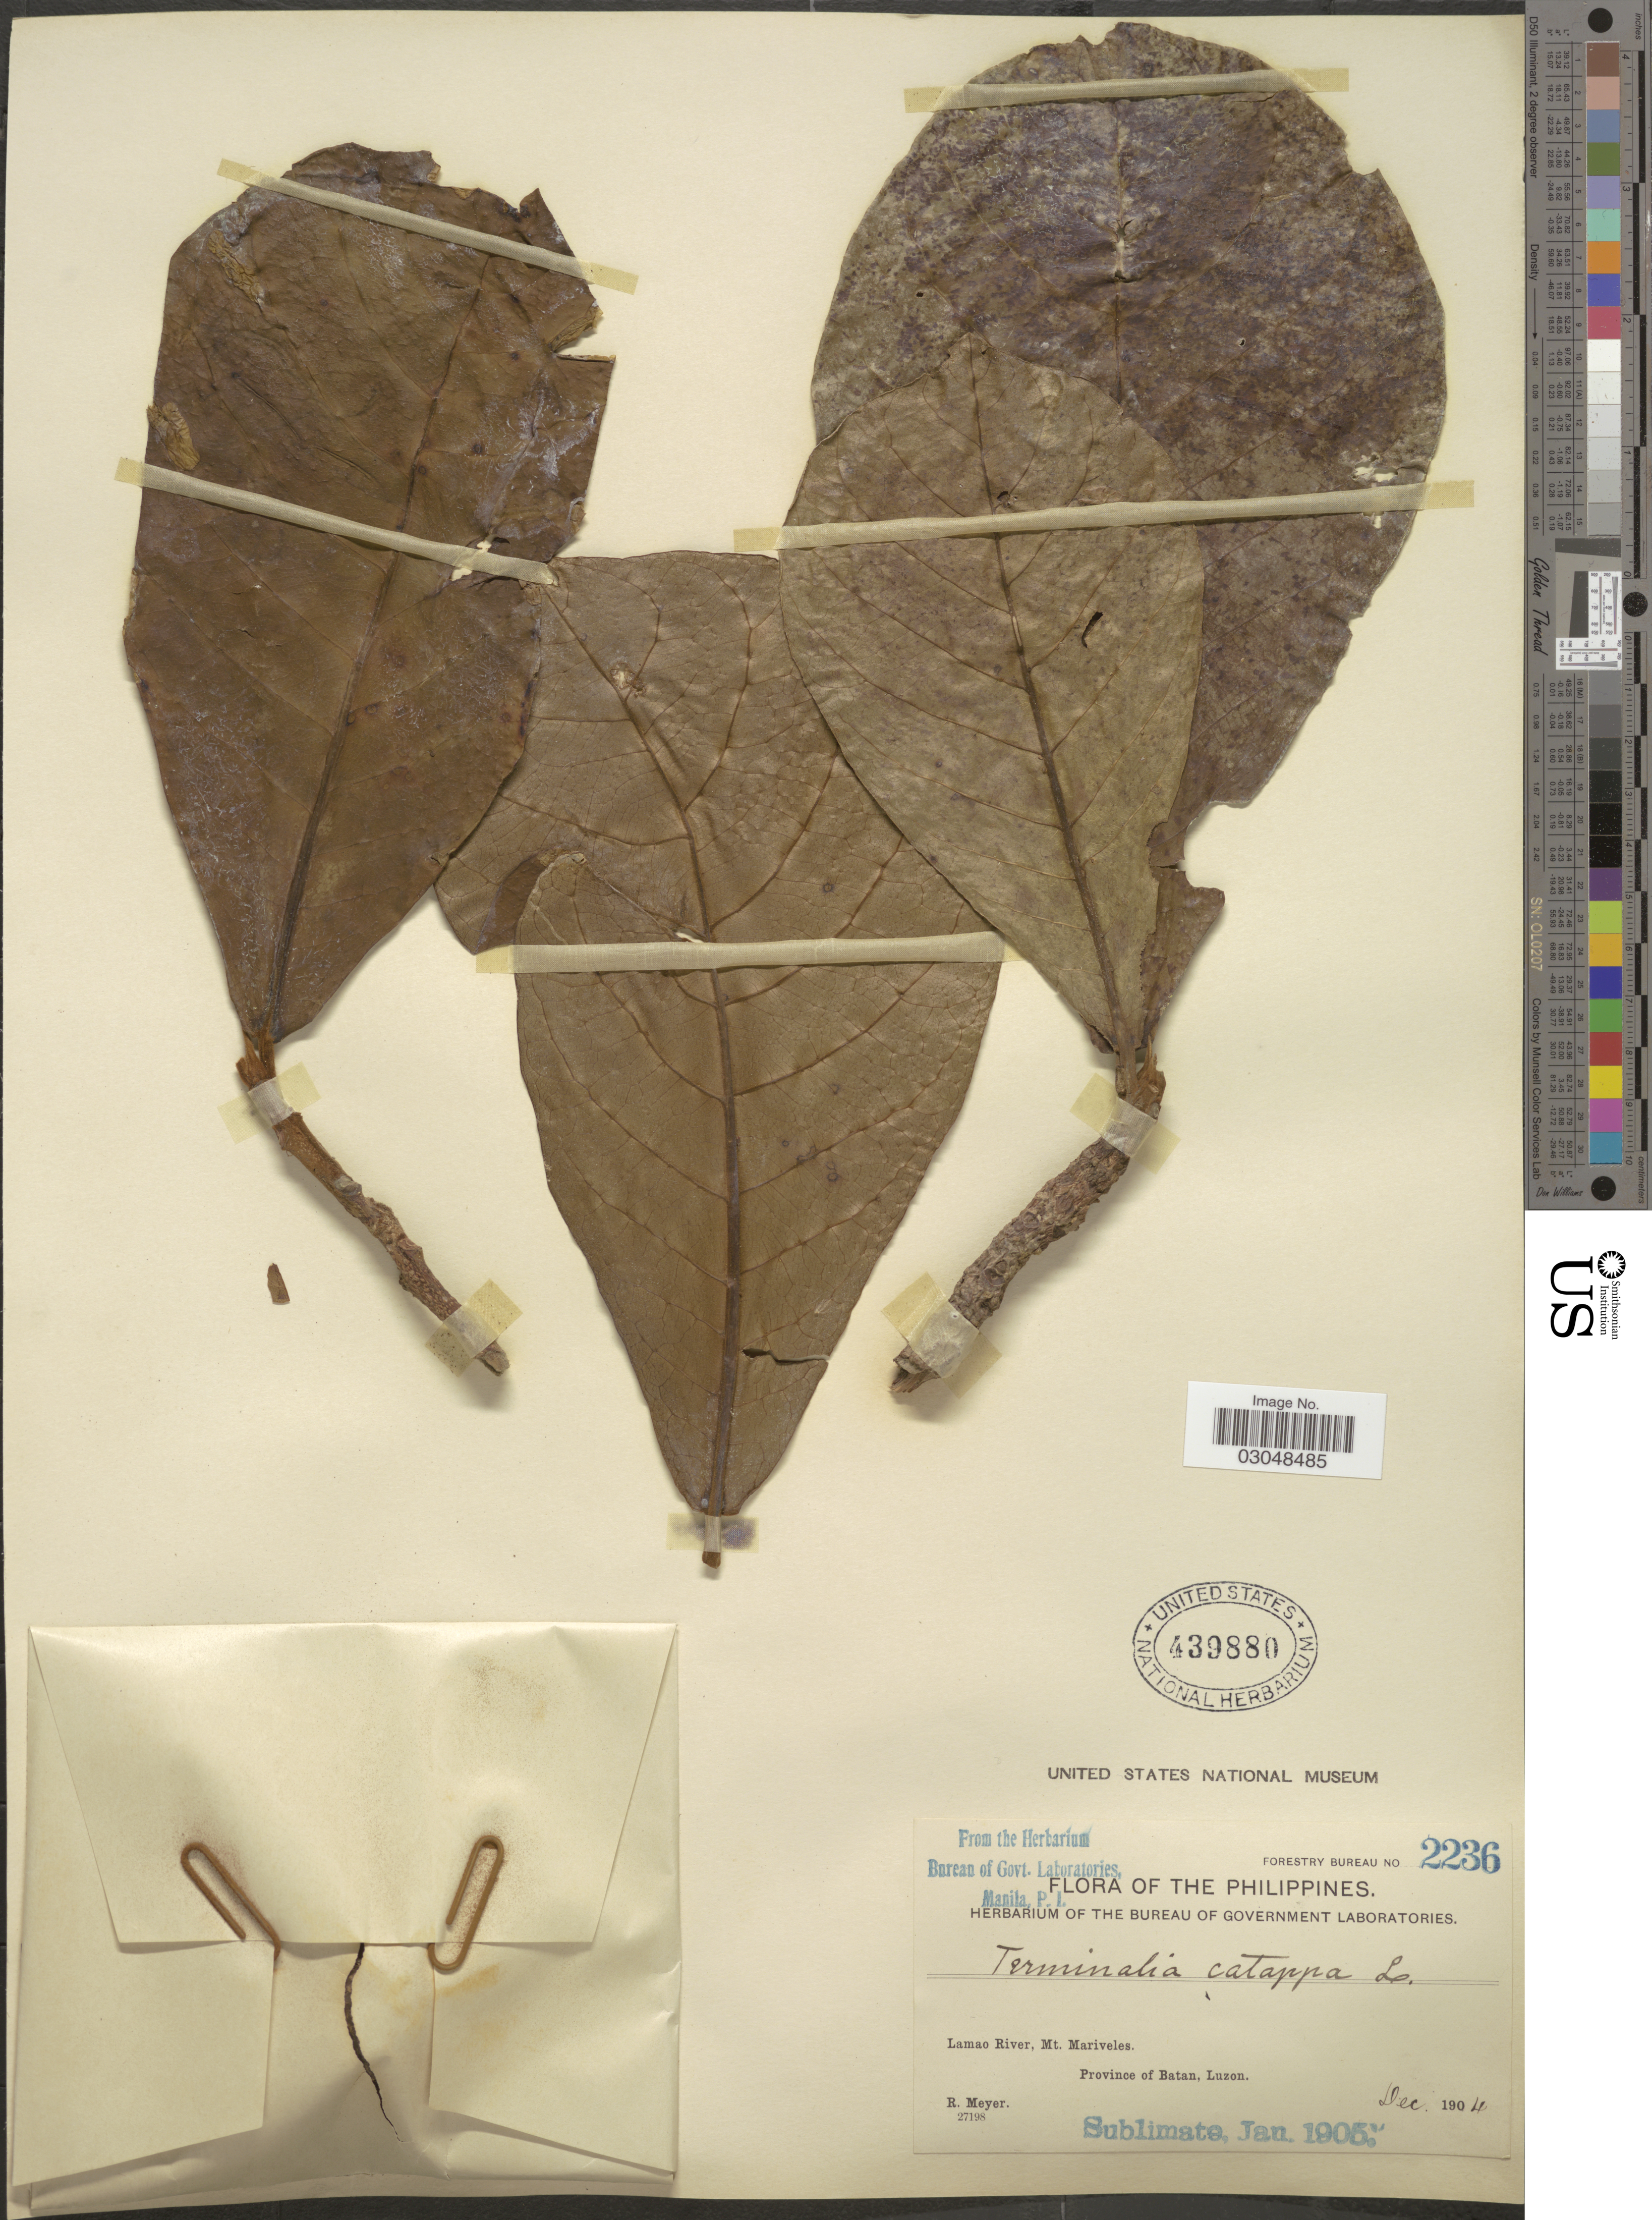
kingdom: Plantae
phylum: Tracheophyta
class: Magnoliopsida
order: Myrtales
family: Combretaceae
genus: Terminalia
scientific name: Terminalia catappa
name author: L.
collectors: R. Meyer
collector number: Forestry Bureau 2236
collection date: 1904-12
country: Philippines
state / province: Cagayan Valley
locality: Lamao River, Mt. Mariveles, Province of Batan, Luzon.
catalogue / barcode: US 439880